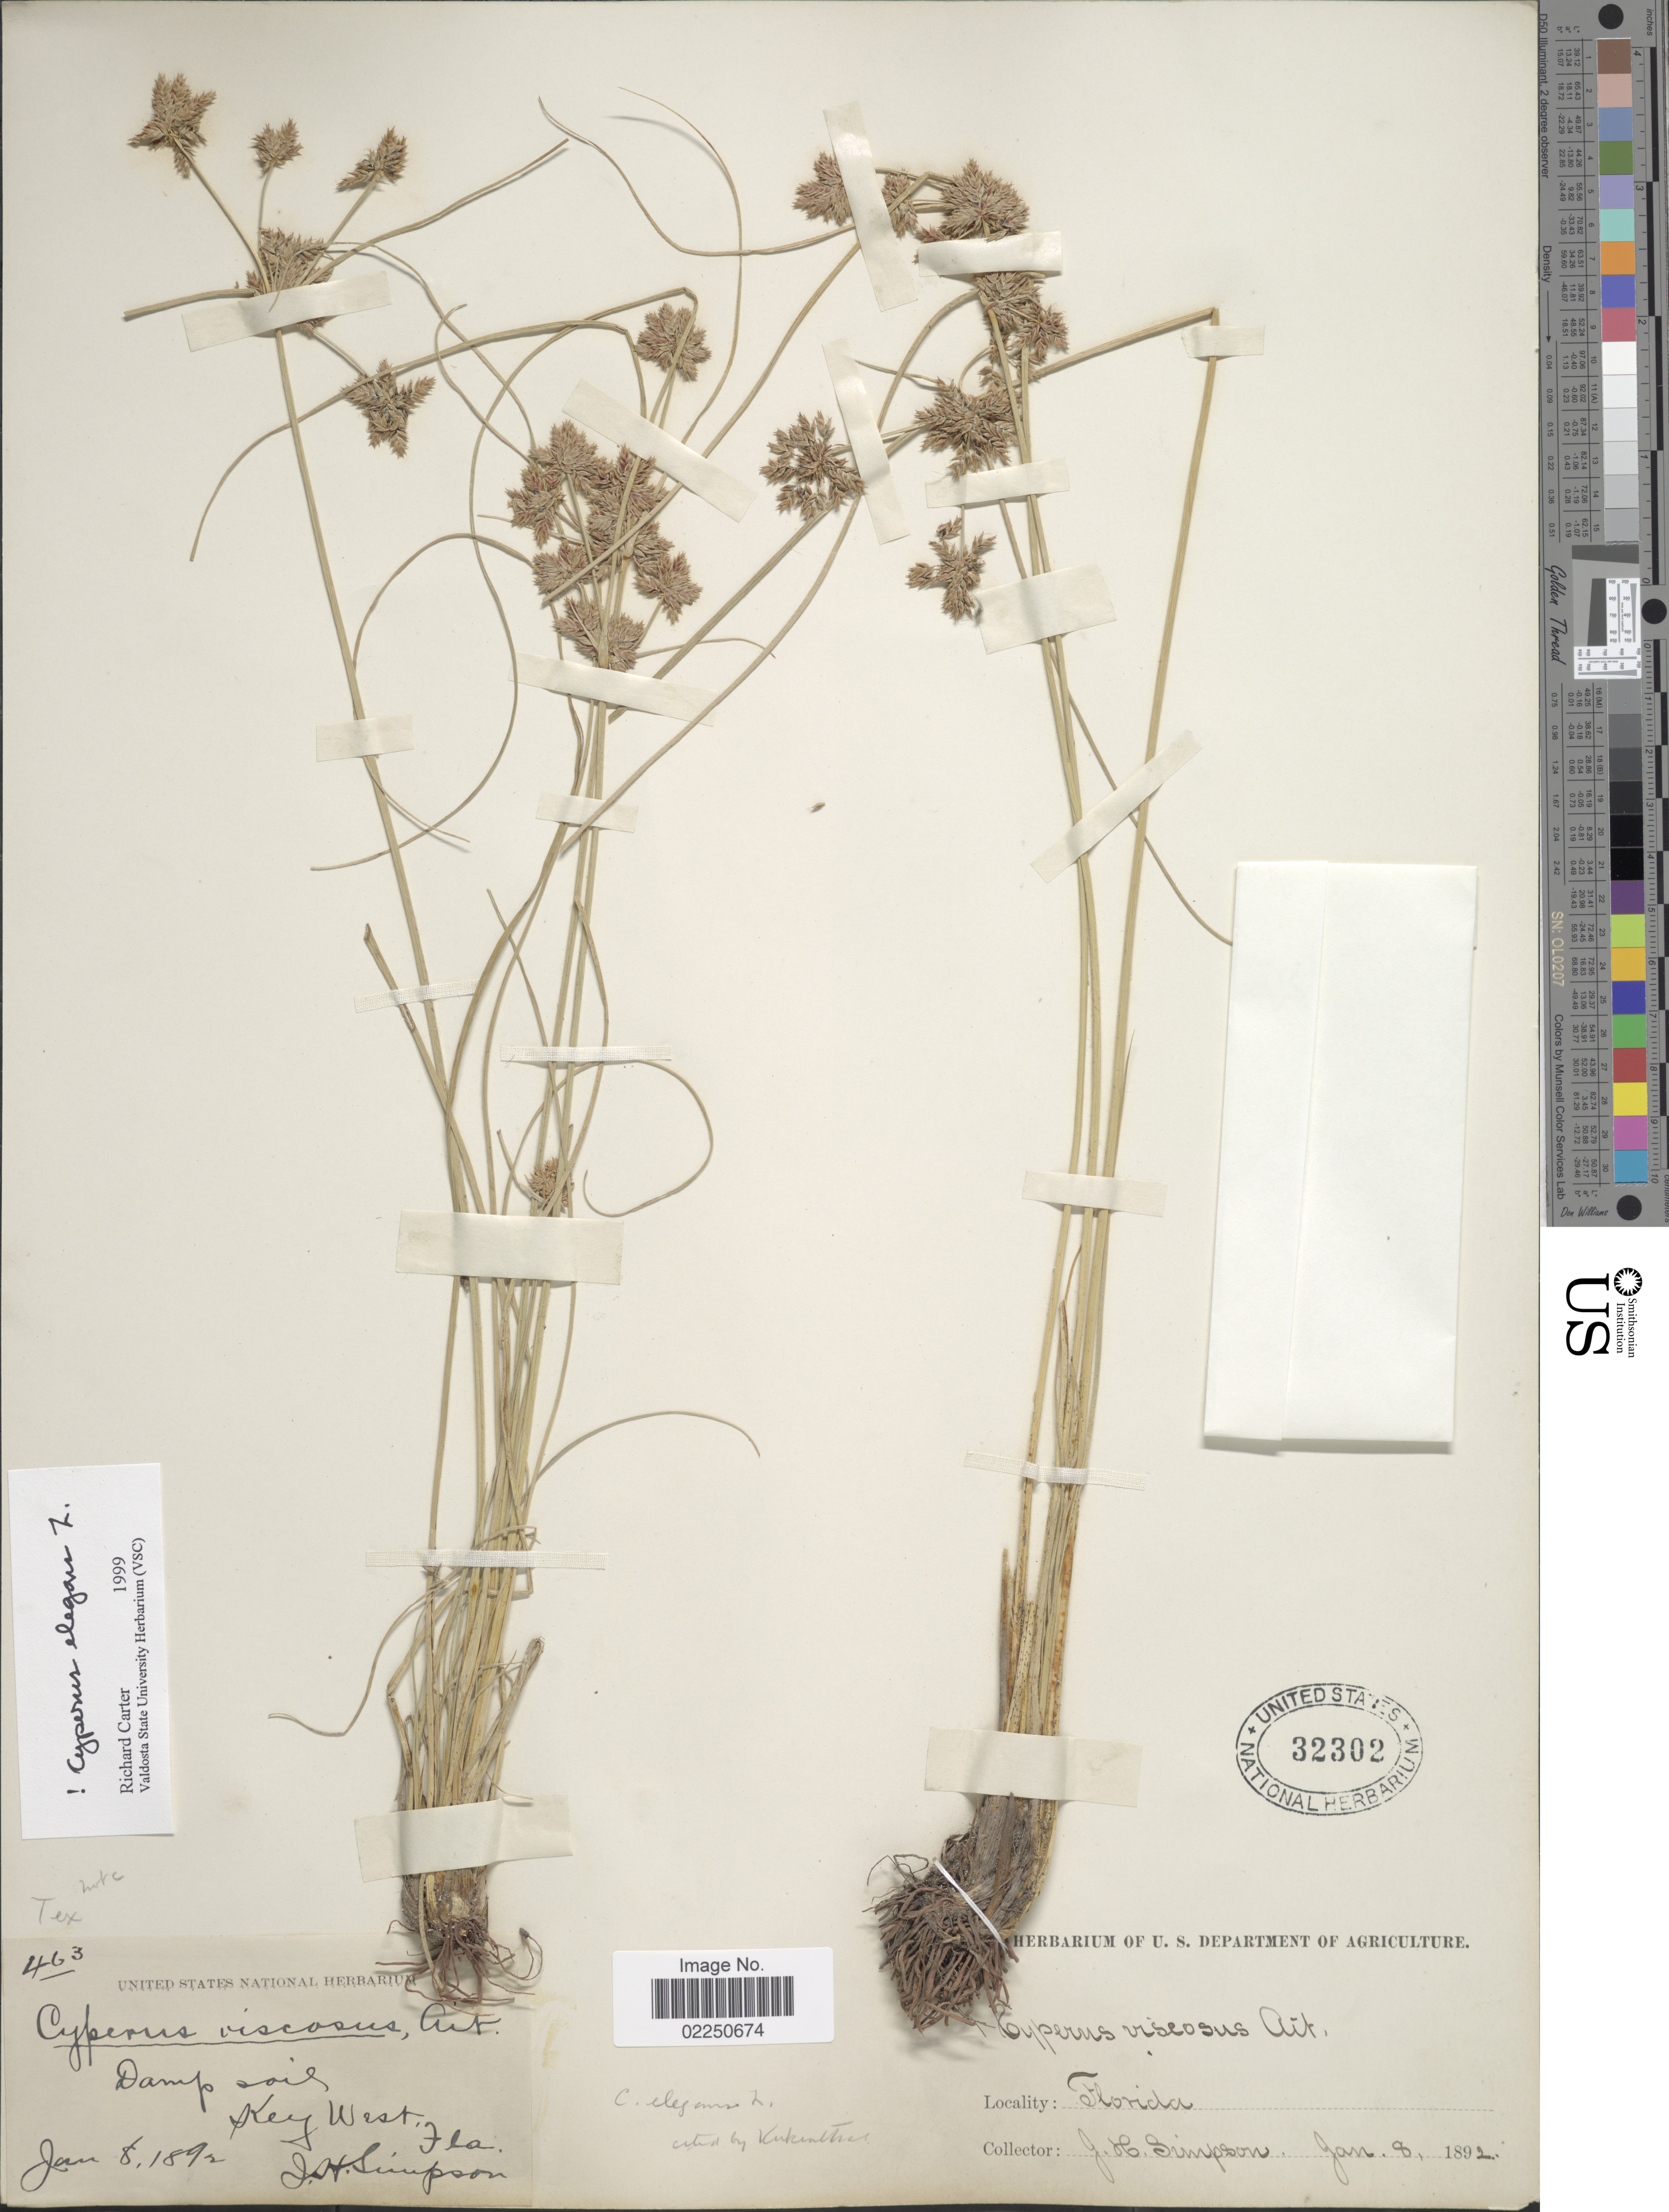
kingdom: Plantae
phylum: Tracheophyta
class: Liliopsida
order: Poales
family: Cyperaceae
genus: Cyperus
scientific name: Cyperus elegans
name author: L.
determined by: Carter, R., (VSC)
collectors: J. H. Simpson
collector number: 463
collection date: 1892-01-08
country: United States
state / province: Florida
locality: Key West, Fla.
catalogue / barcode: US 32302